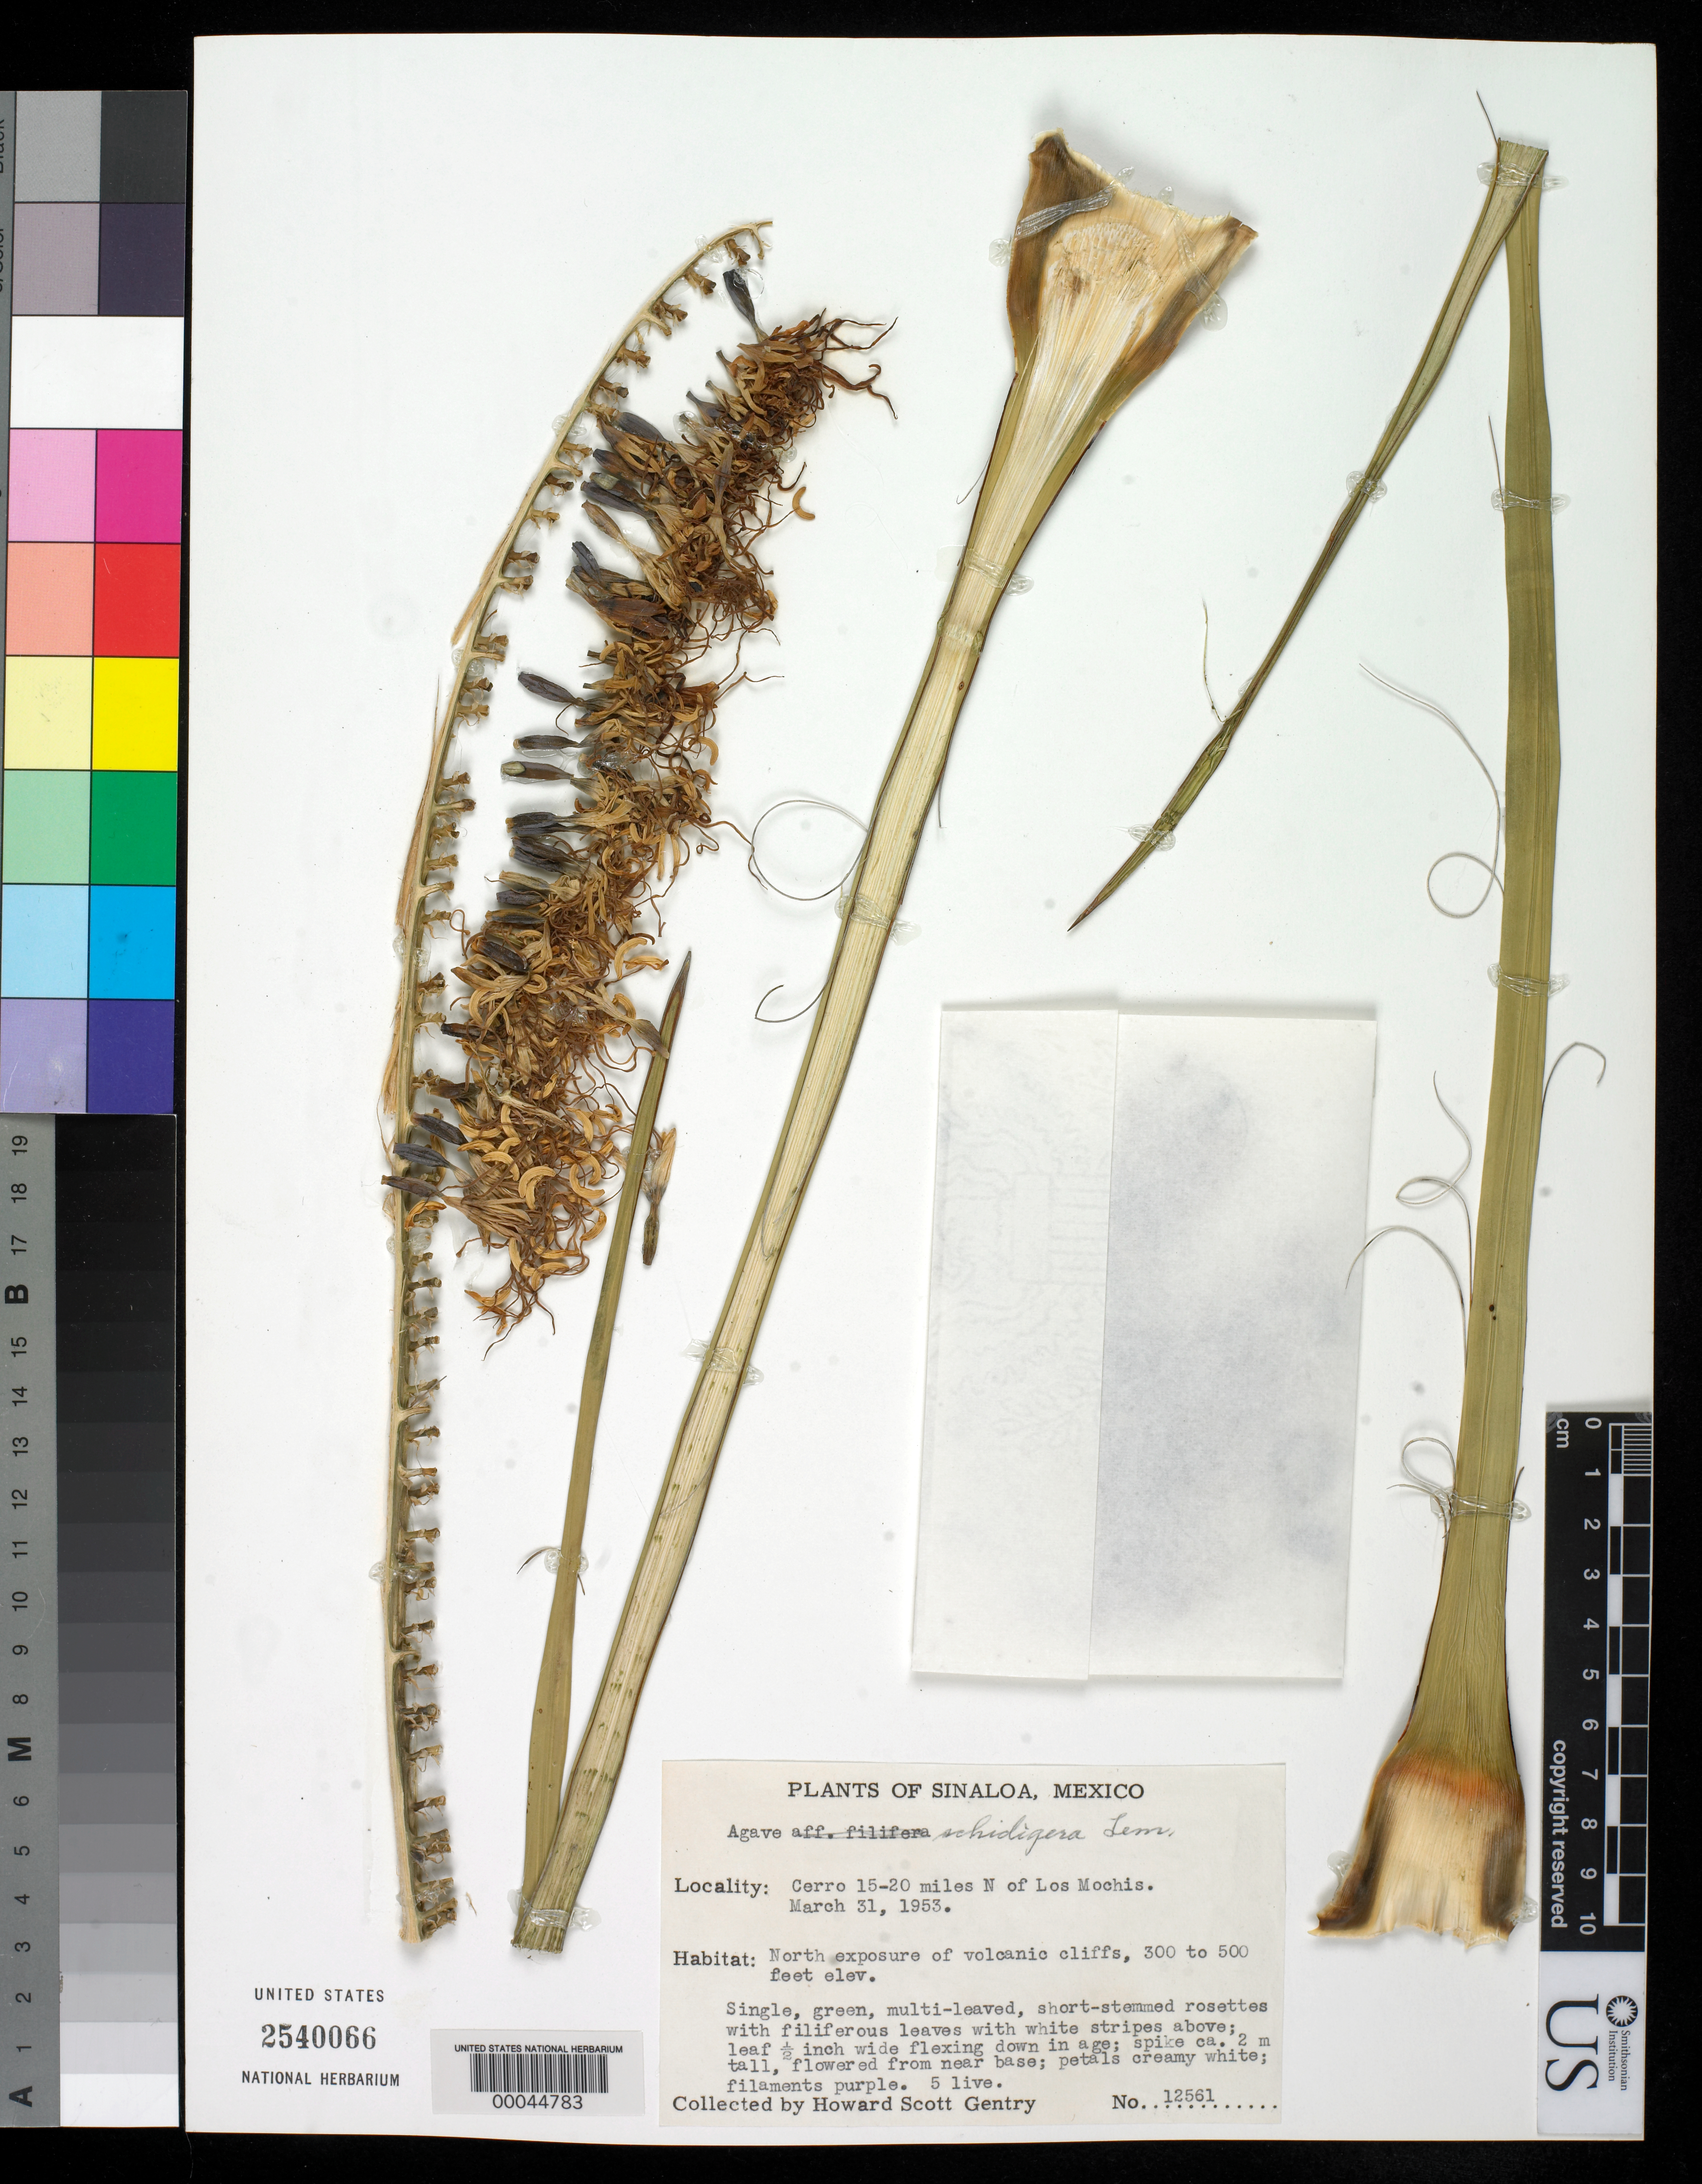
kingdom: Plantae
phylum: Tracheophyta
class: Liliopsida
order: Asparagales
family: Asparagaceae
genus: Agave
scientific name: Agave schidigera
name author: Lem.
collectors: H. S. Gentry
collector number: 12561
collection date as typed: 31 Mar 1953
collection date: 1953-03-31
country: Mexico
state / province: Sinaloa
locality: Cerro 15-30 mi N of los mochis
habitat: N exposure of volcanic cliffs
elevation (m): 91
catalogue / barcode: US 2540066